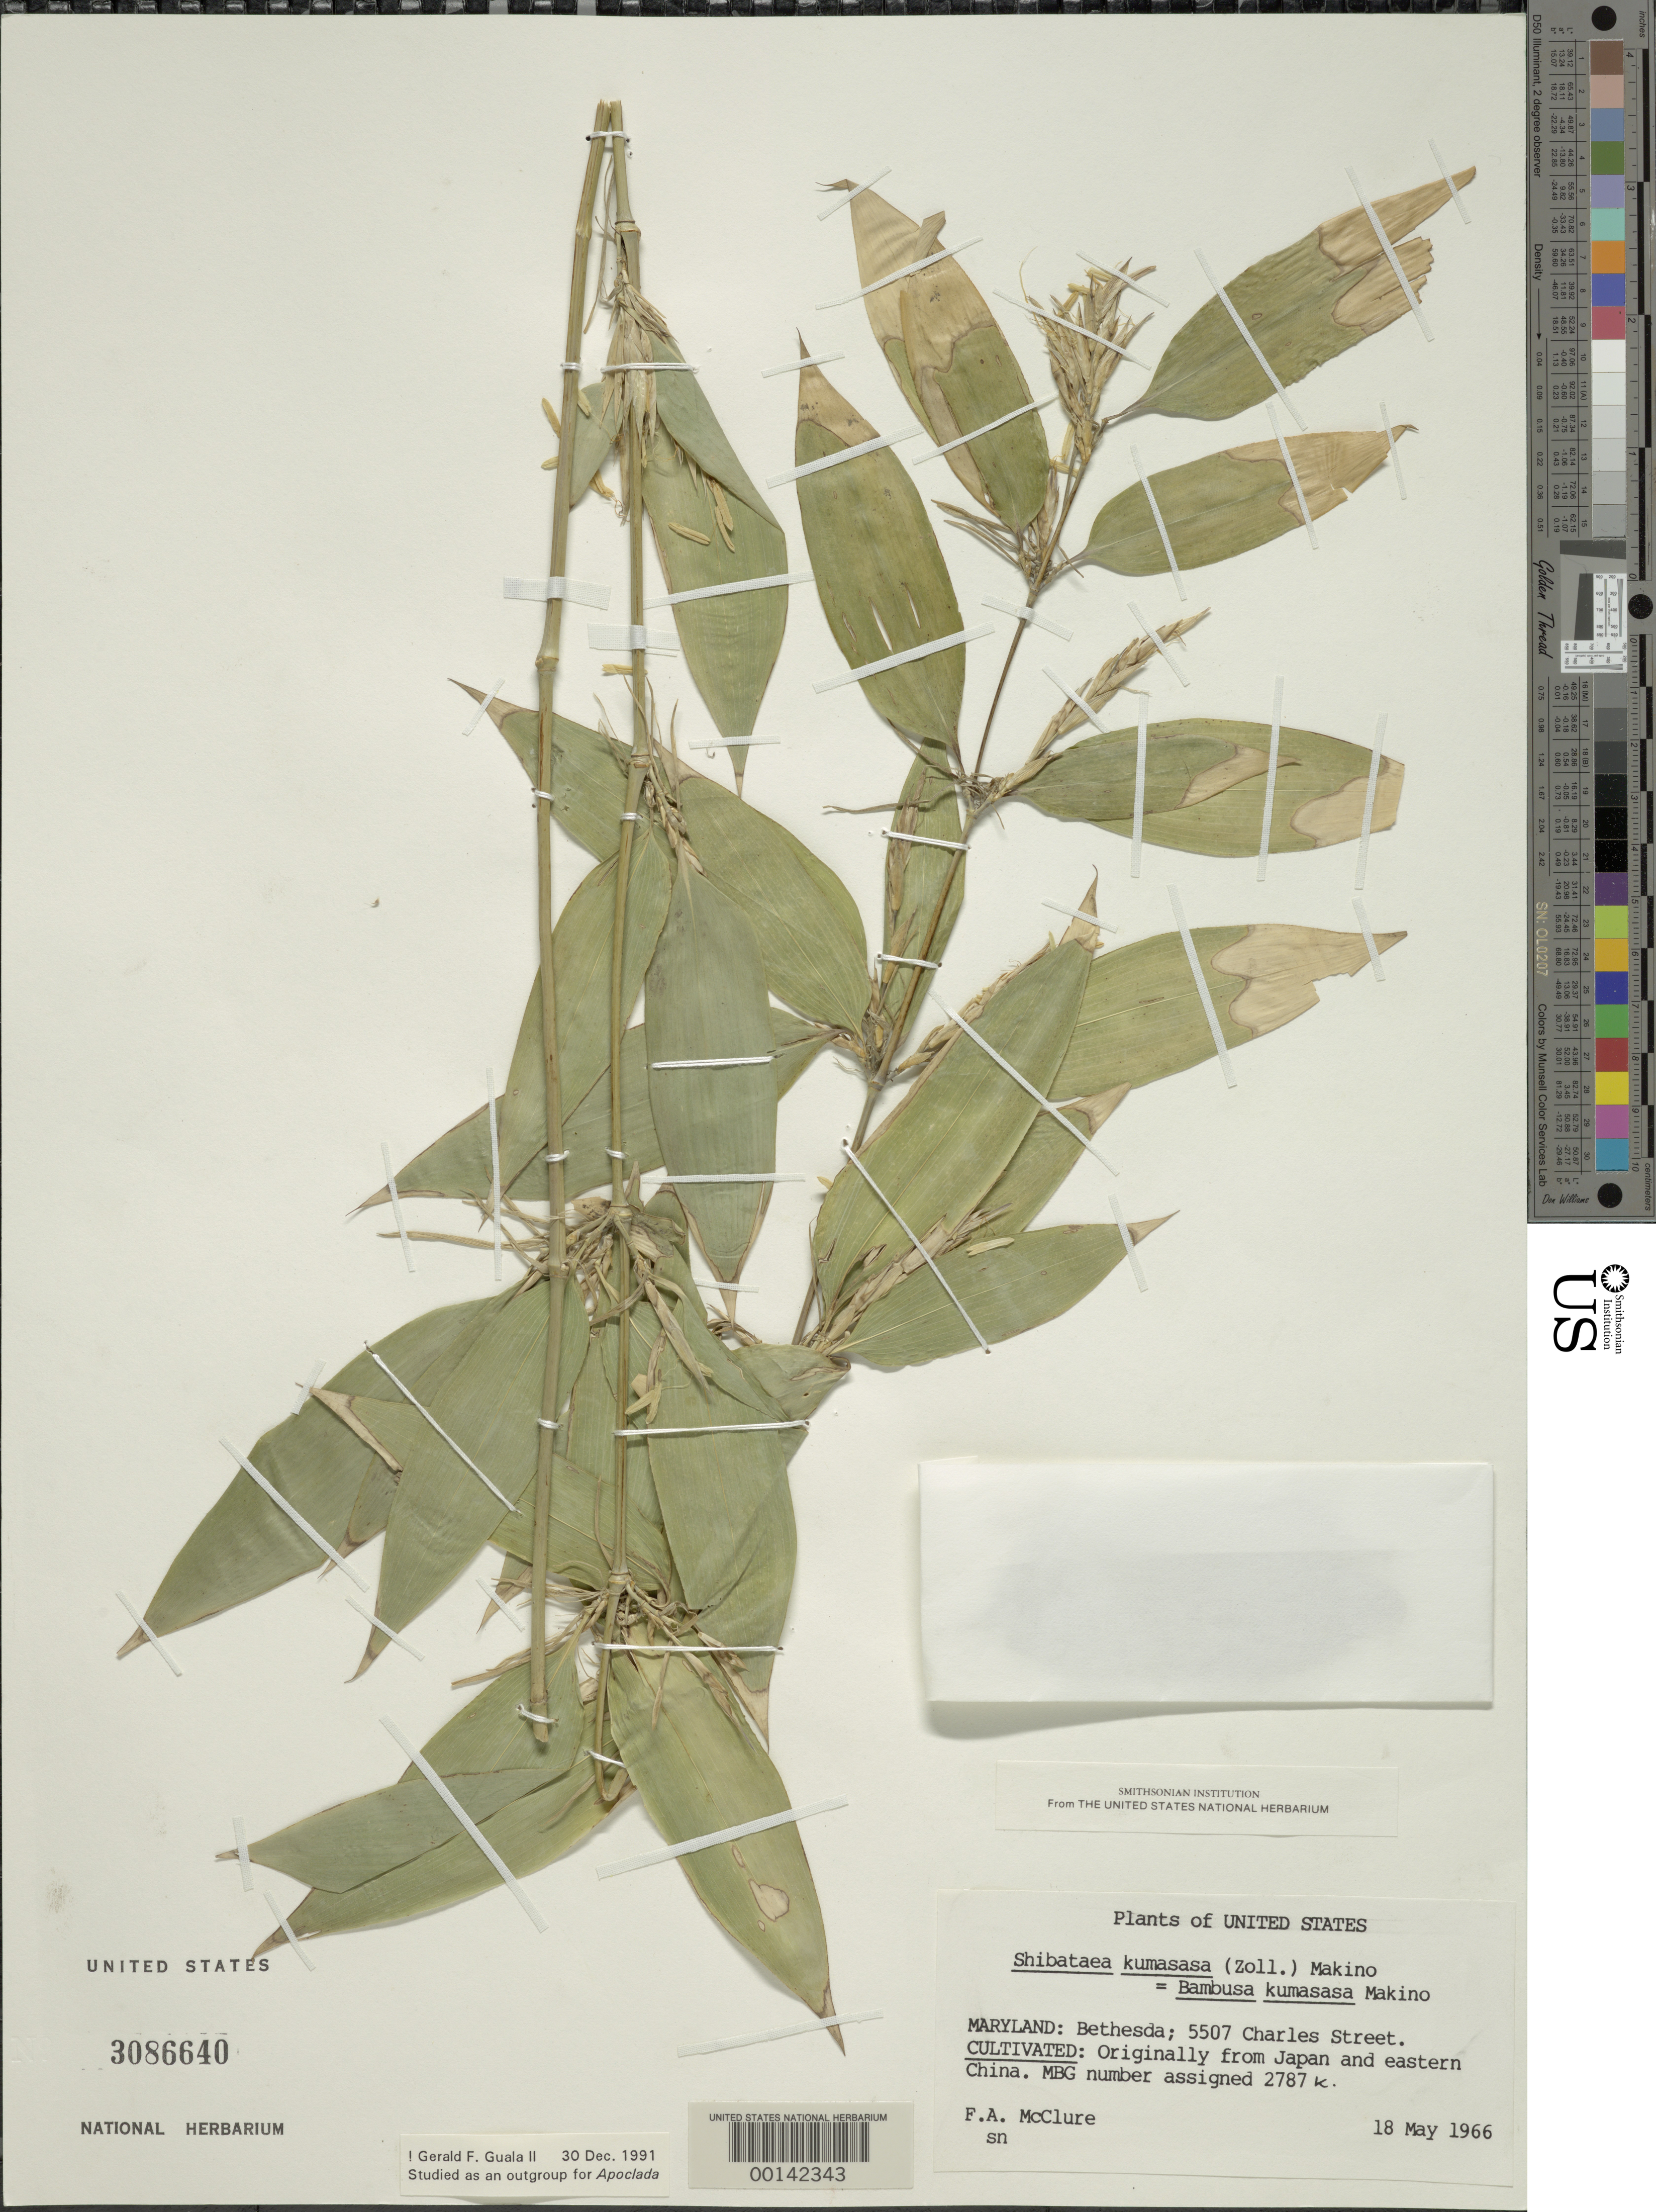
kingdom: Plantae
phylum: Tracheophyta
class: Liliopsida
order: Poales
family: Poaceae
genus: Shibataea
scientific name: Shibataea kumasasa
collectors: F. A. McClure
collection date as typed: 18 May 1966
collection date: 1966-05-18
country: United States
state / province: Maryland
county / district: Montgomery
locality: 5507 Charles Street, Bethesda (Mcclure's Garden)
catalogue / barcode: US 3086640